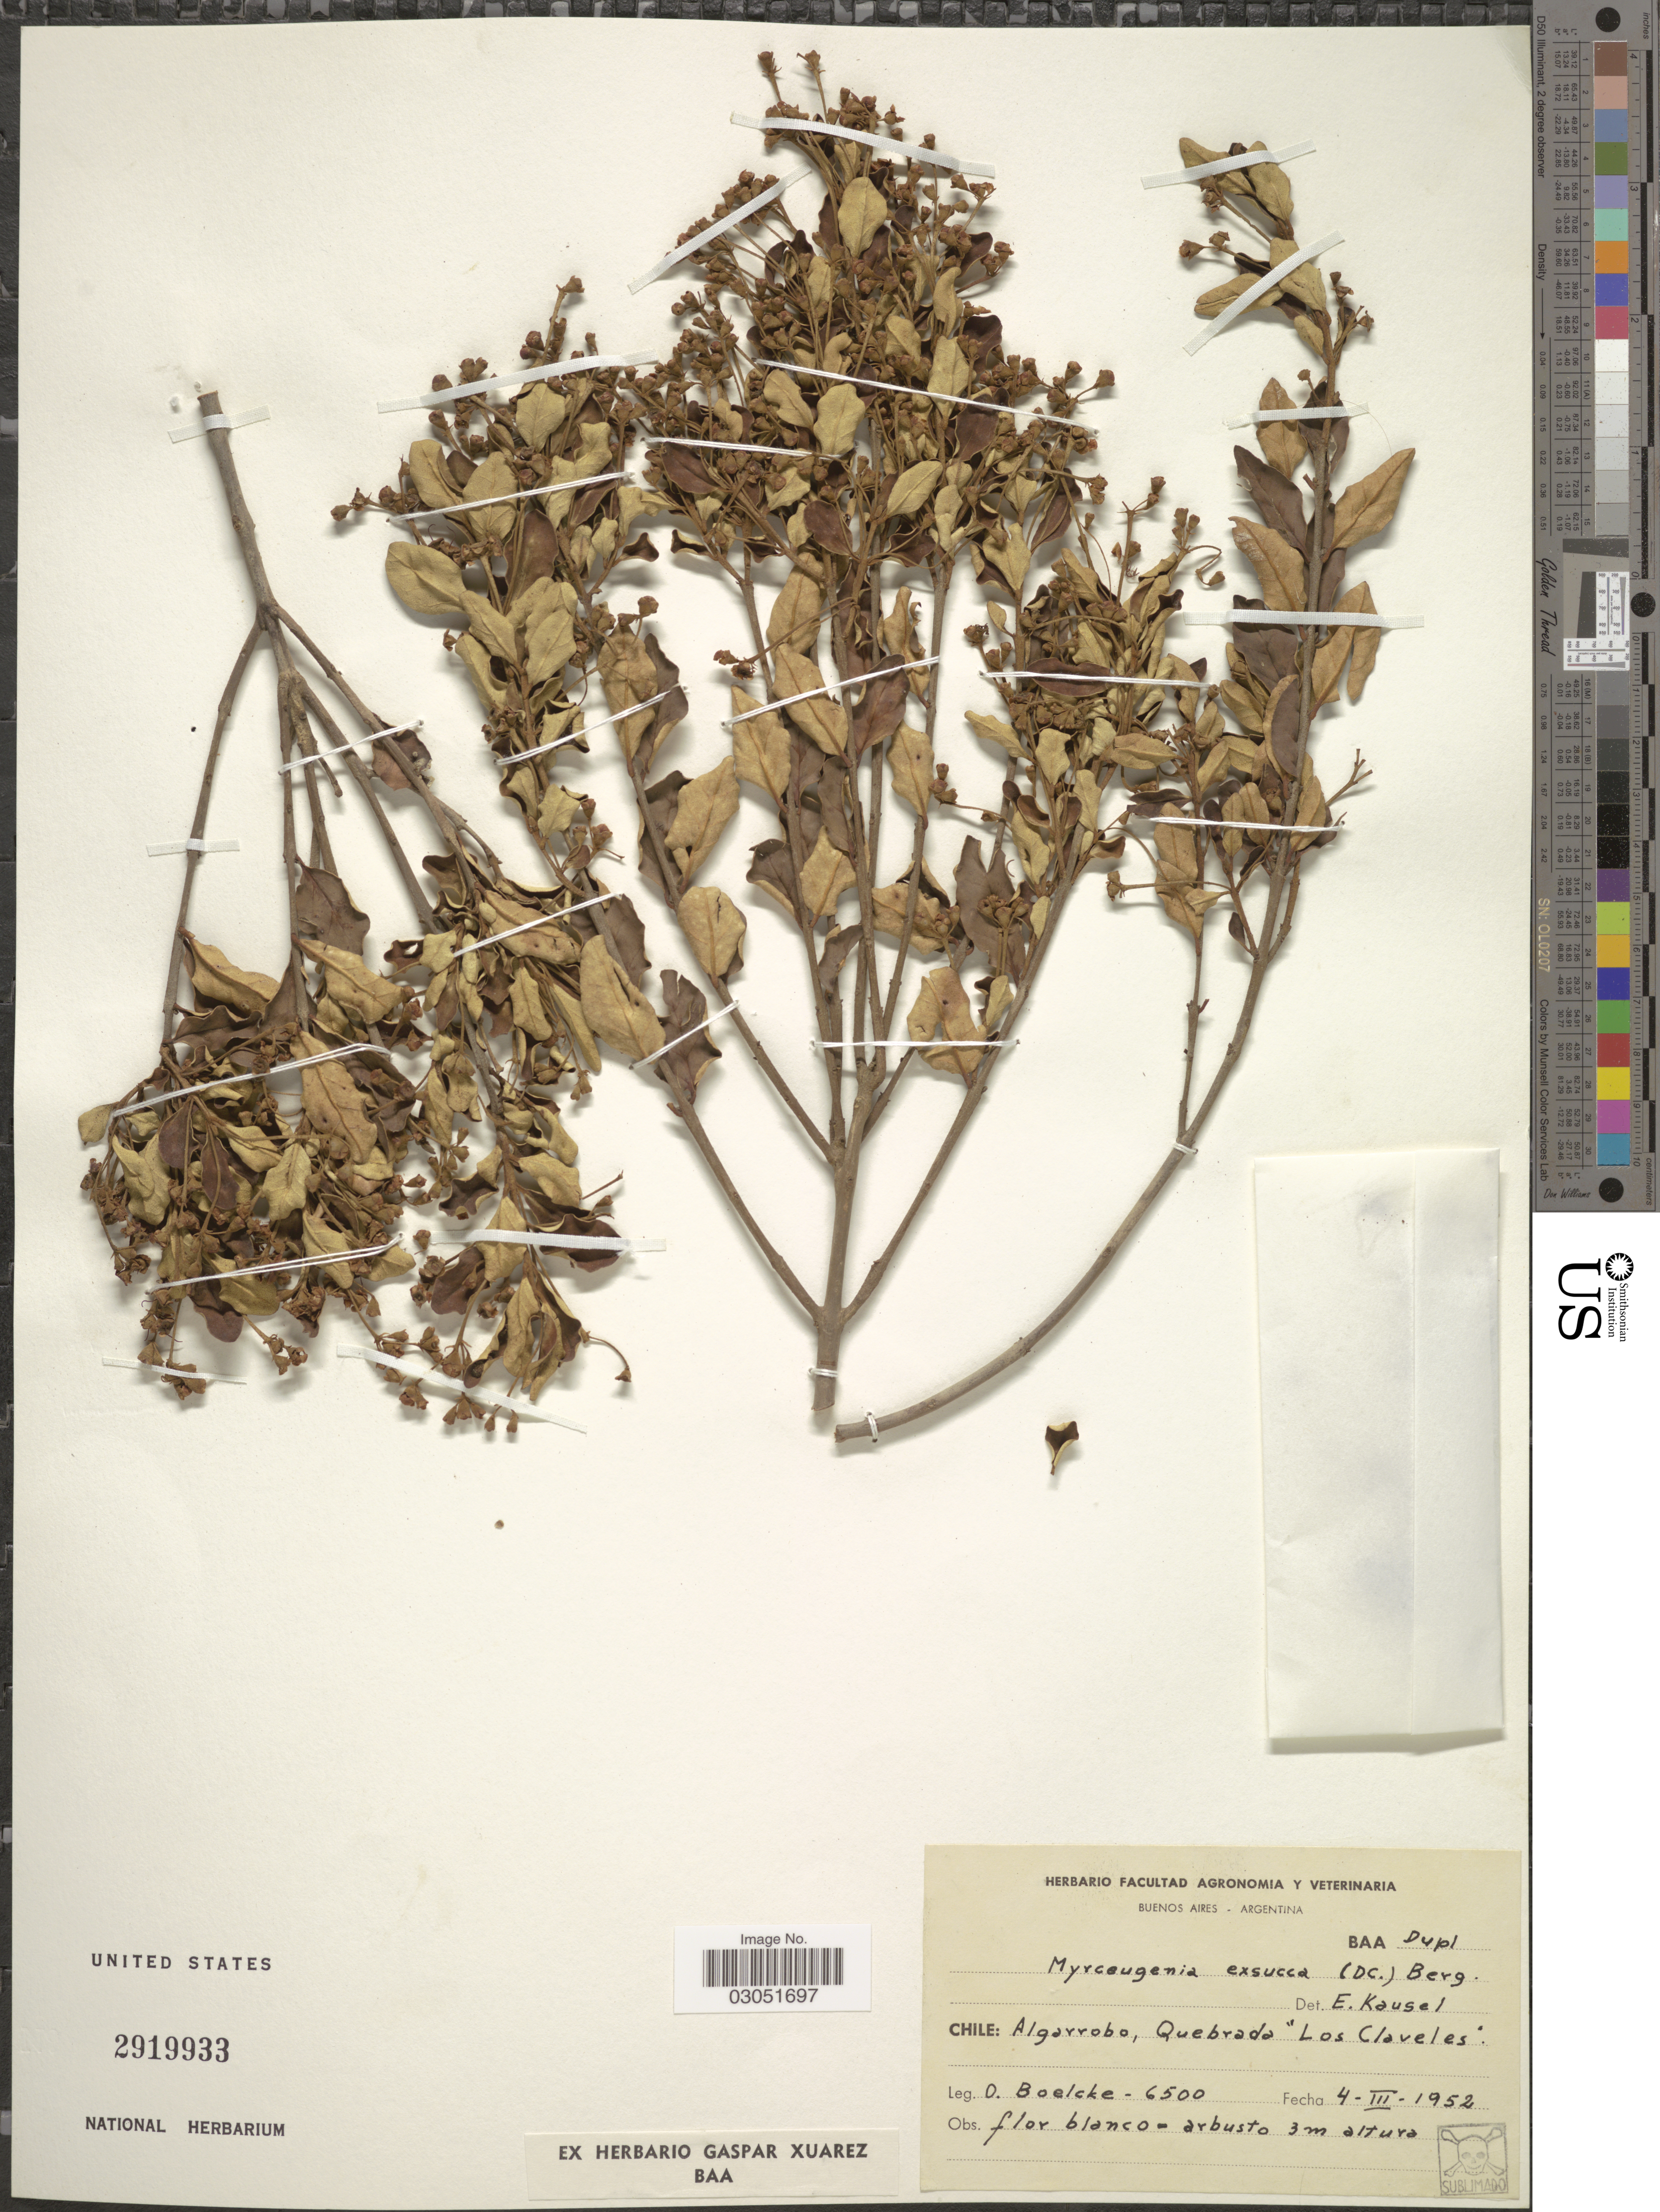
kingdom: Plantae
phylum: Tracheophyta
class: Magnoliopsida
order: Myrtales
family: Myrtaceae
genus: Myrceugenia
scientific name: Myrceugenia exsucca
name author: (DC.) O. Berg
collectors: O. Boelcke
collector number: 6500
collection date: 1952-03-04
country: Chile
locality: Algarrobo, Quebrada "Los Claveles".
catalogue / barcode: US 2919933